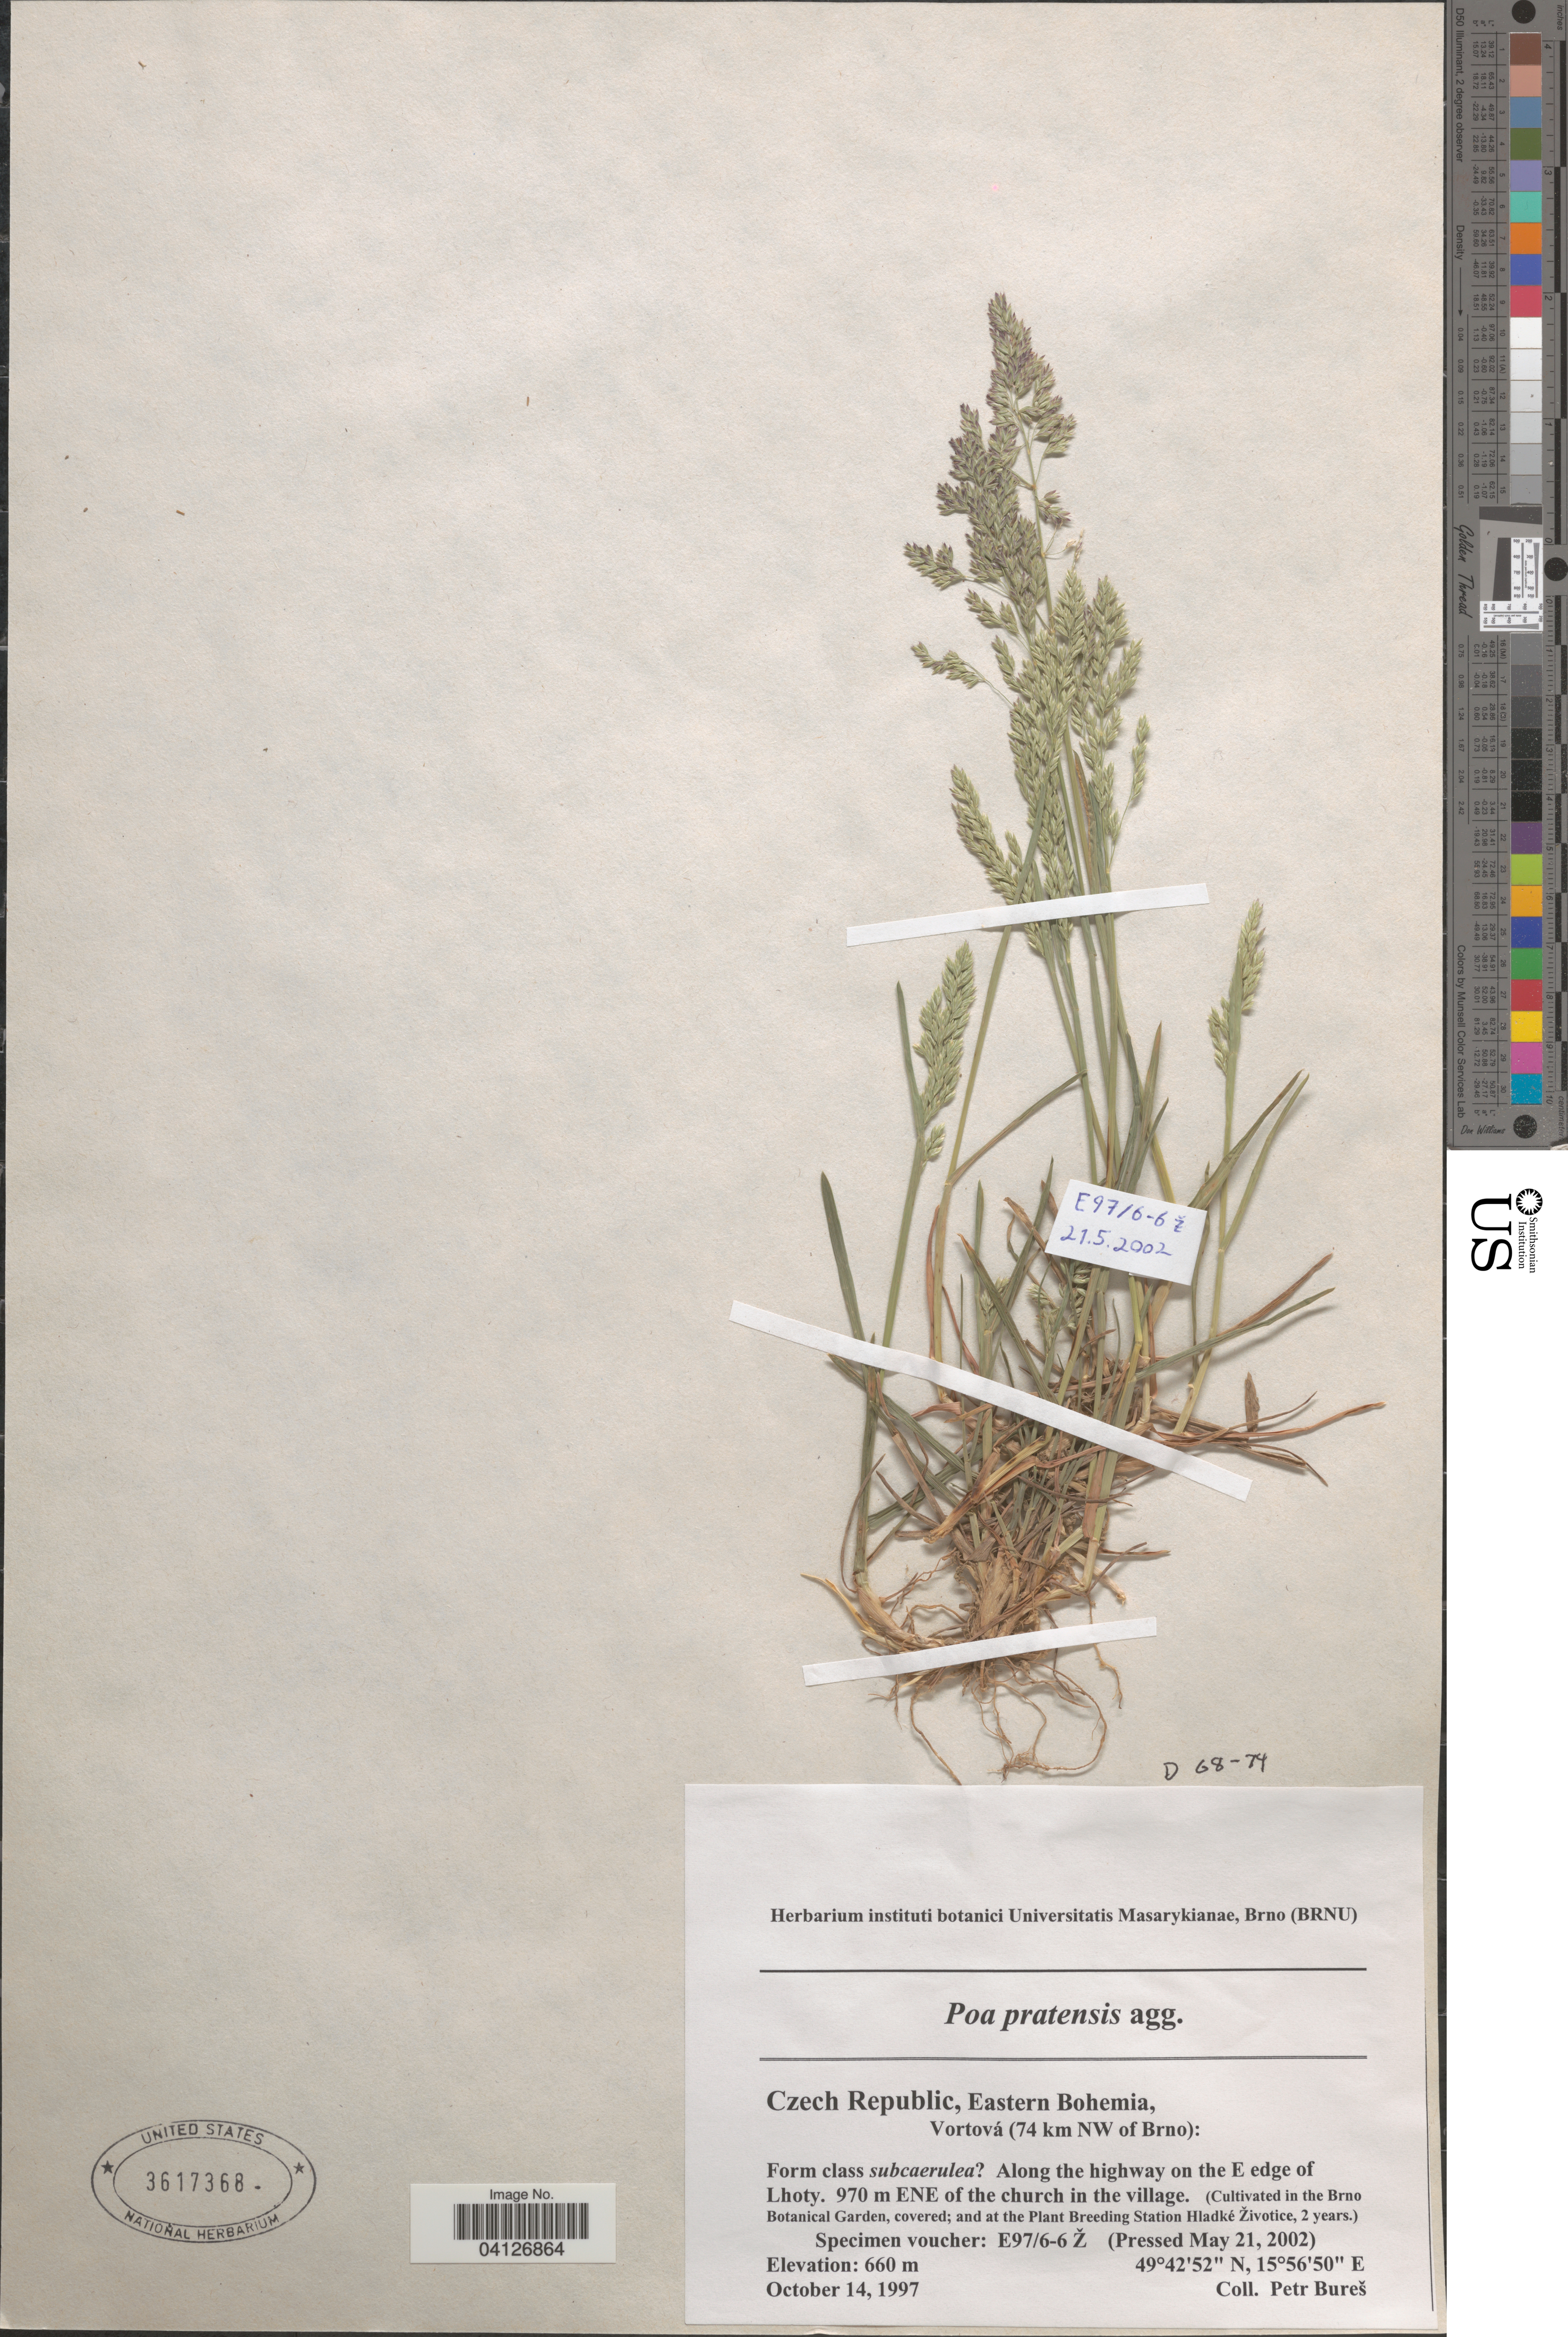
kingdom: Plantae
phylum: Tracheophyta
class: Liliopsida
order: Poales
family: Poaceae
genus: Poa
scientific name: Poa pratensis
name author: L.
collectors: Ex herb. instituti botanici Universitatis Masarykianae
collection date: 2002-05-21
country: Czechia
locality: In the Brno Botanical Garden, covered; and at the Plant Breeding Station Hladké Životice, 2 years.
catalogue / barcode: US 3617368